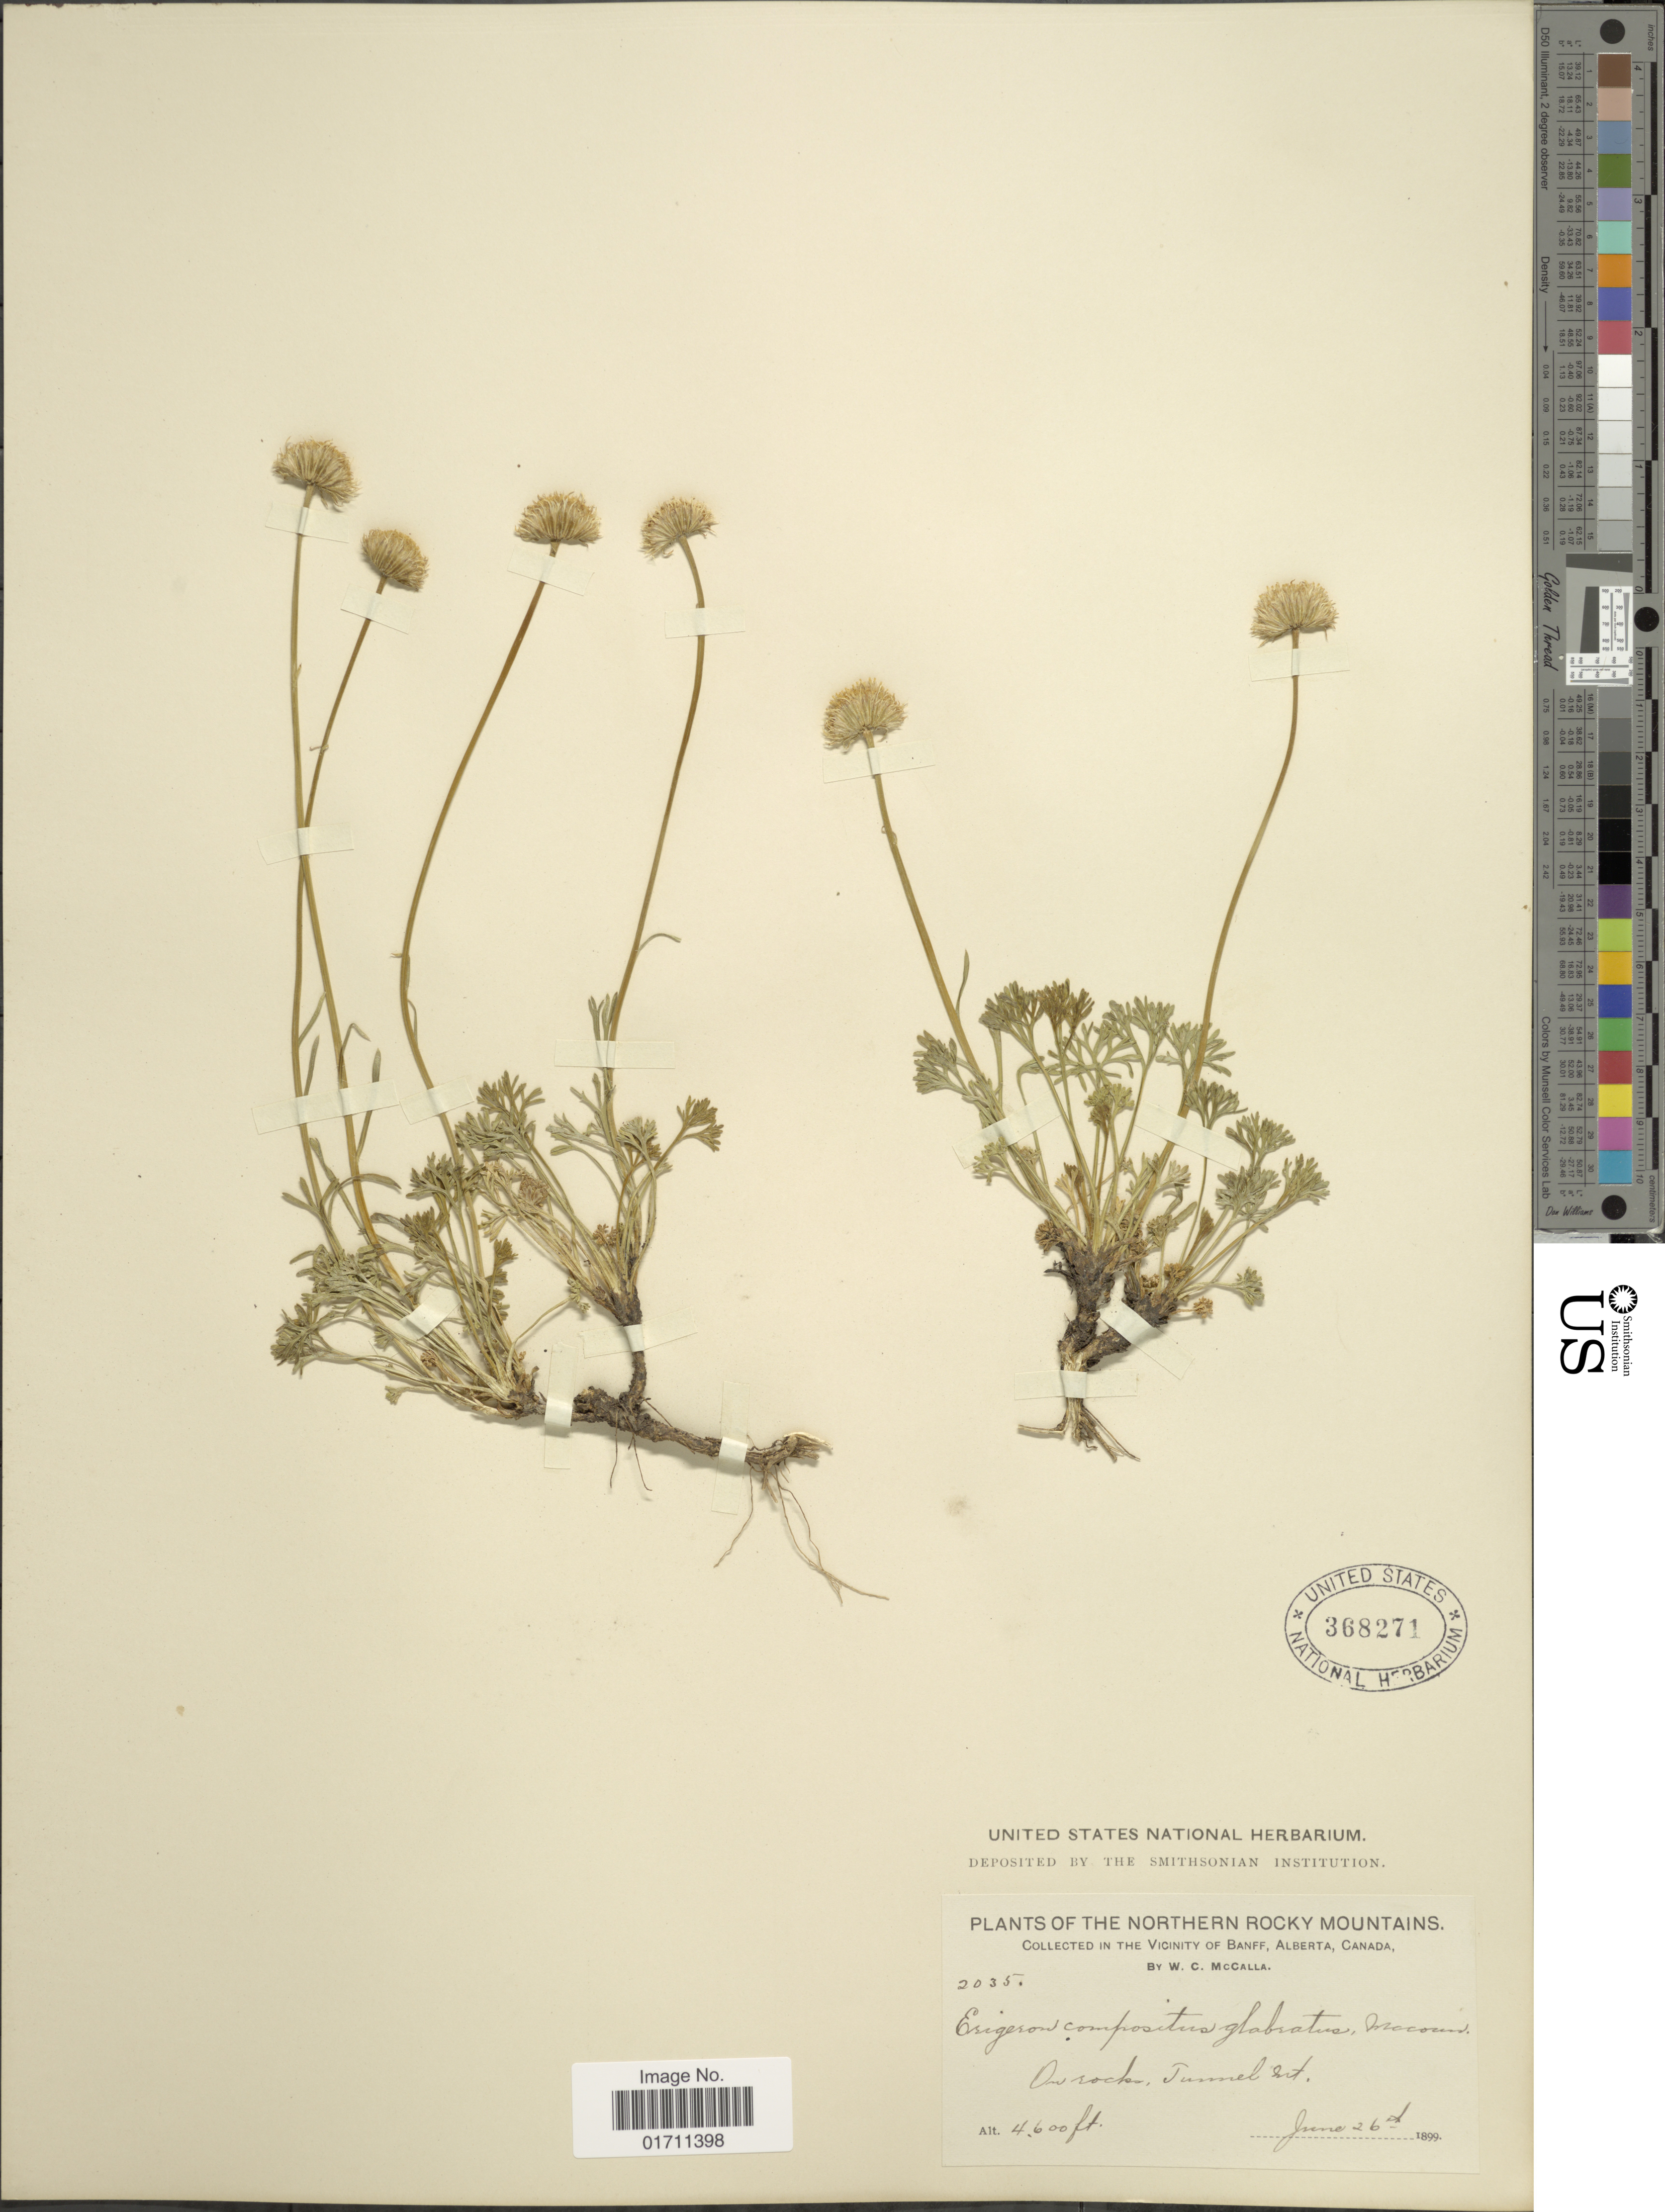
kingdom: Plantae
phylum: Tracheophyta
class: Magnoliopsida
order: Asterales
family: Asteraceae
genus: Erigeron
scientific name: Erigeron compositus var. glabratus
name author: Macoun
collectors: W. McCalla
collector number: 2035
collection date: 1899-06-26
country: Canada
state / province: Alberta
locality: The Northern Rocky Mountains, in the Vicinity of Banff, On rocks, Tunnel Mt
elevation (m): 1402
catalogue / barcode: US 368271